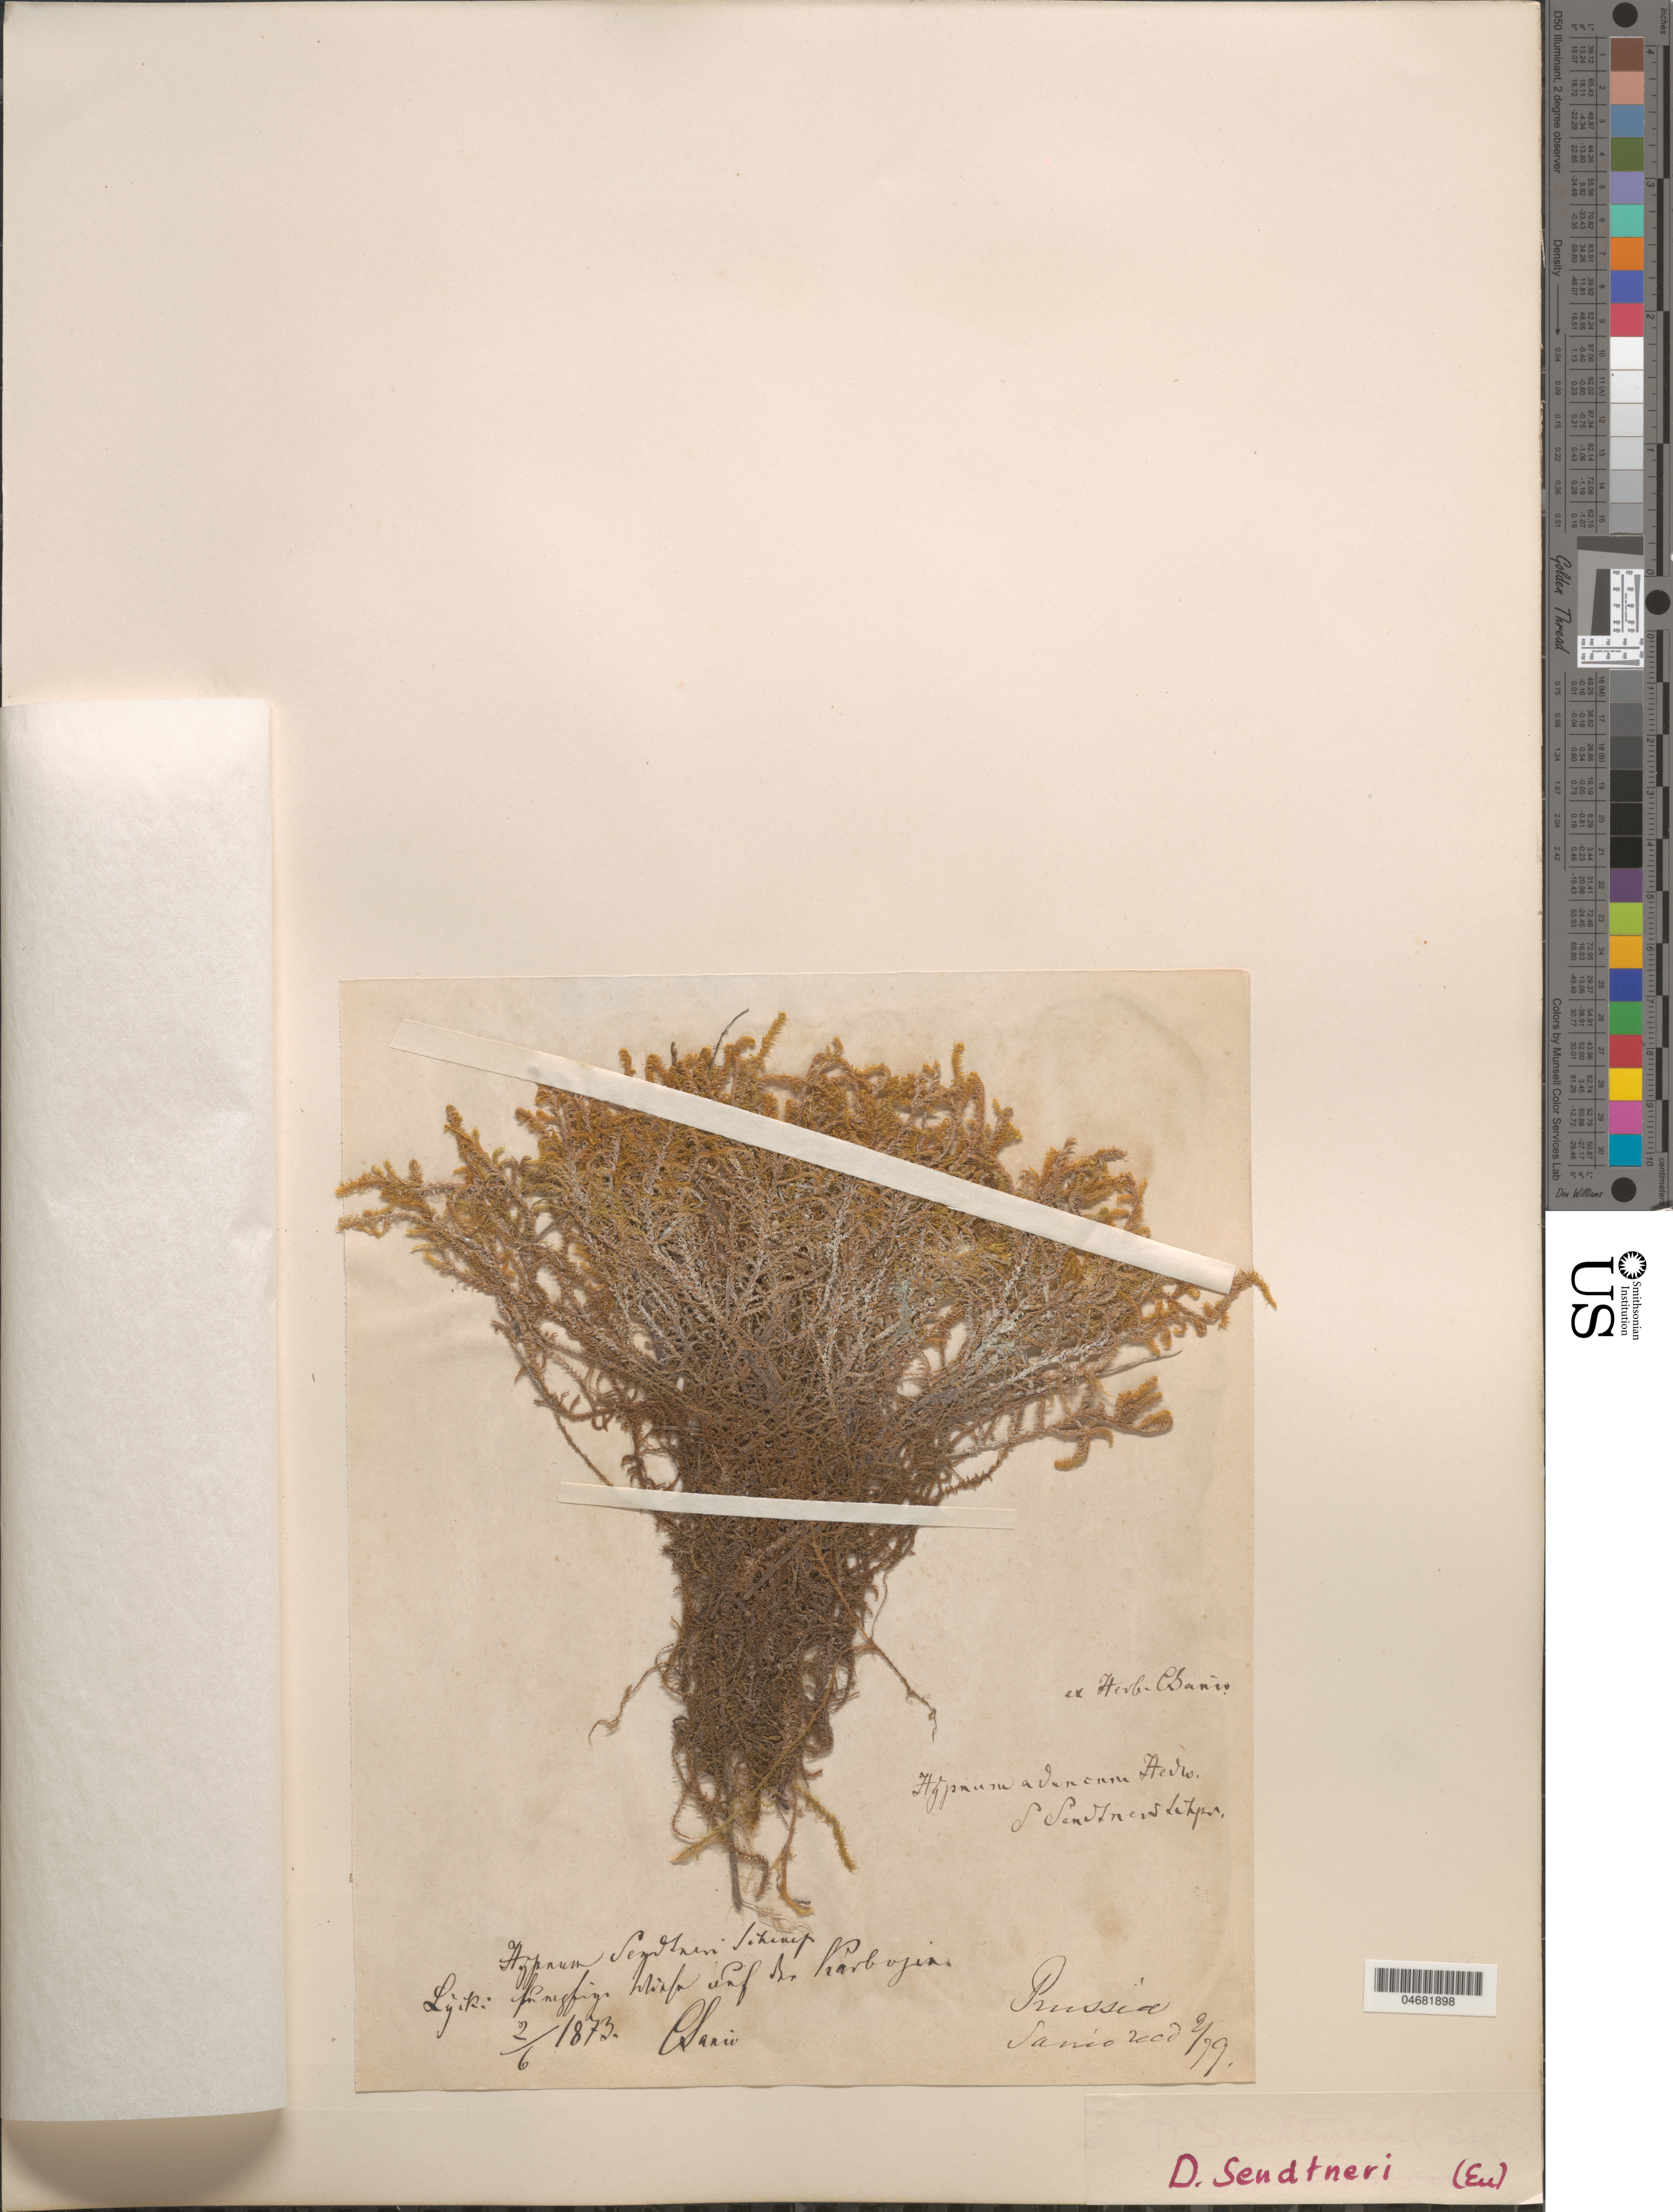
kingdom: Plantae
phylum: Bryophyta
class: Bryopsida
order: Hypnales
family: Hypnaceae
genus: Hypnum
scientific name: Hypnum sendtneri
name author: Schimp. ex H. Müll.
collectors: C. Sanio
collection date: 1873-06-02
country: Poland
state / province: Warminsko-Mazurskie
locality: Lyck. Prussia